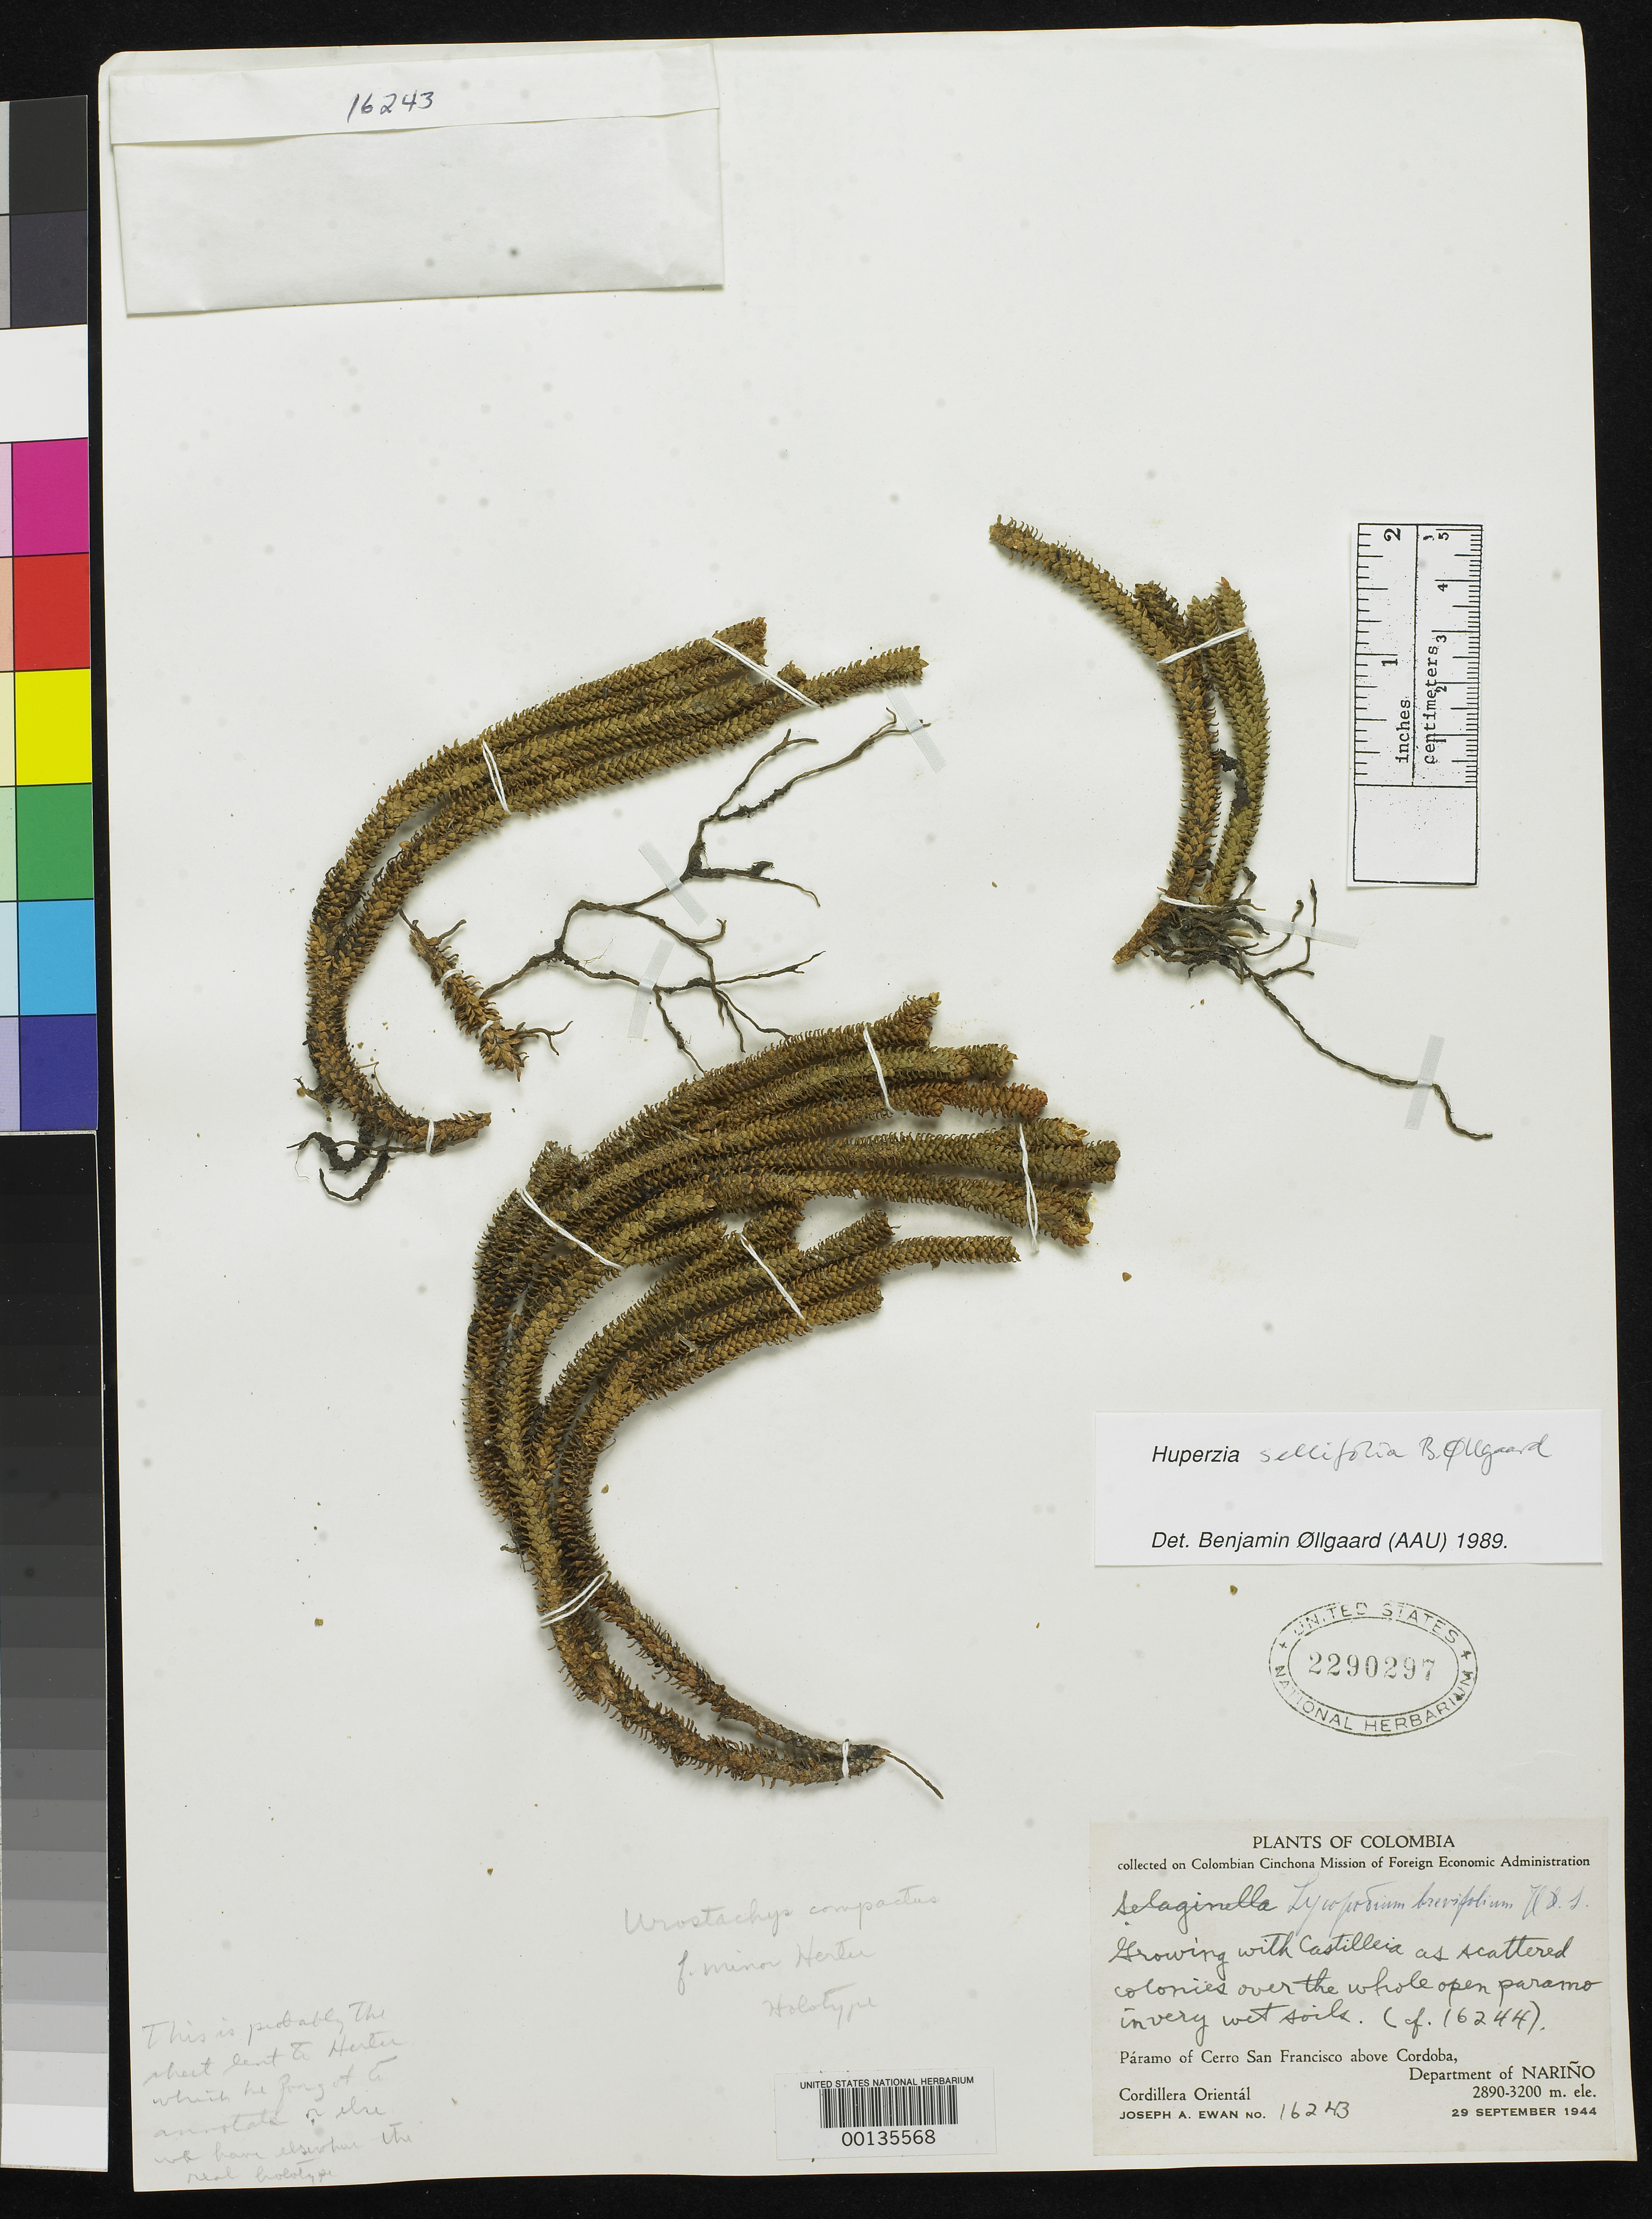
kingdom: Plantae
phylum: Tracheophyta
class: Lycopodiopsida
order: Lycopodiales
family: Lycopodiaceae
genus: Urostachys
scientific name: Urostachys compactus f. minor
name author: Herter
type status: Holotype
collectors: J. A. Ewan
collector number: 16243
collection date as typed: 29 Sep 1944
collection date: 1944-09-29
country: Colombia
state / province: Nariño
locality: Paoamo of Cerro San Francisco, above Cordoba.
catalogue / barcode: US 2290297